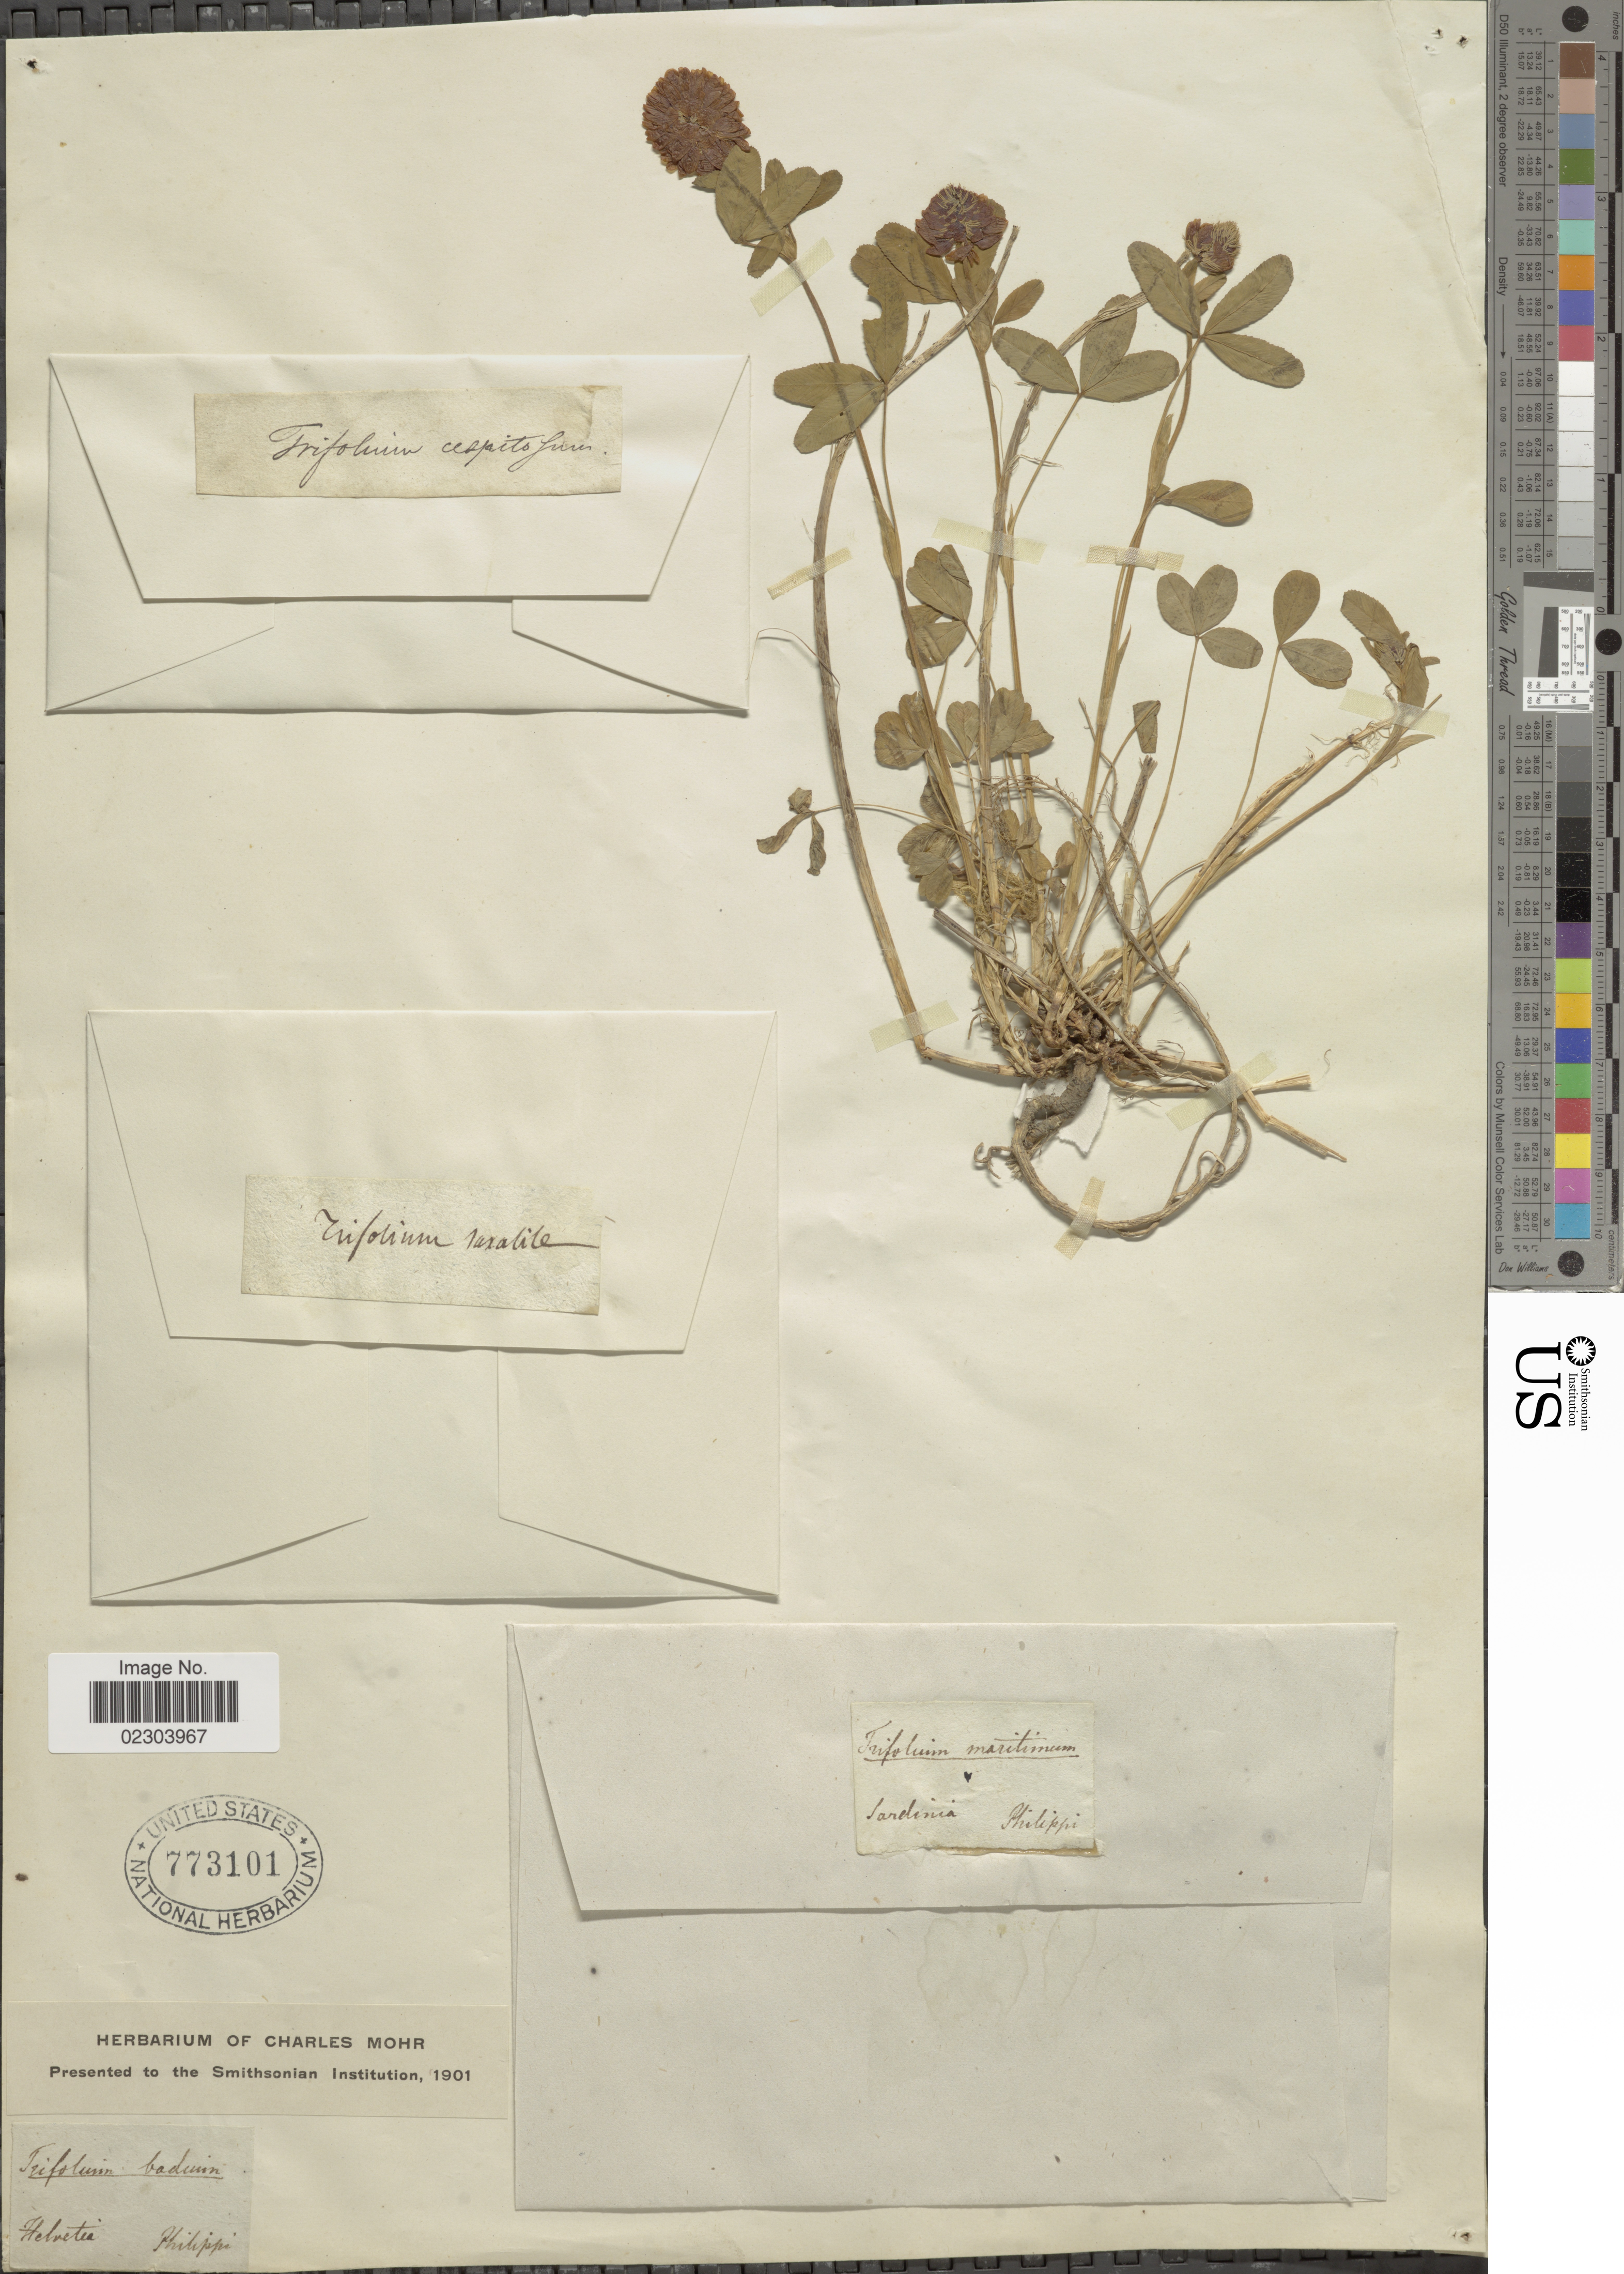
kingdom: Plantae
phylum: Tracheophyta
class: Magnoliopsida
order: Fabales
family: Fabaceae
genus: Trifolium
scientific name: Trifolium badium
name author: Schreb.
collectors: -. Philippi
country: Switzerland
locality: Helvetia, Sardinia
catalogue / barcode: US 773101